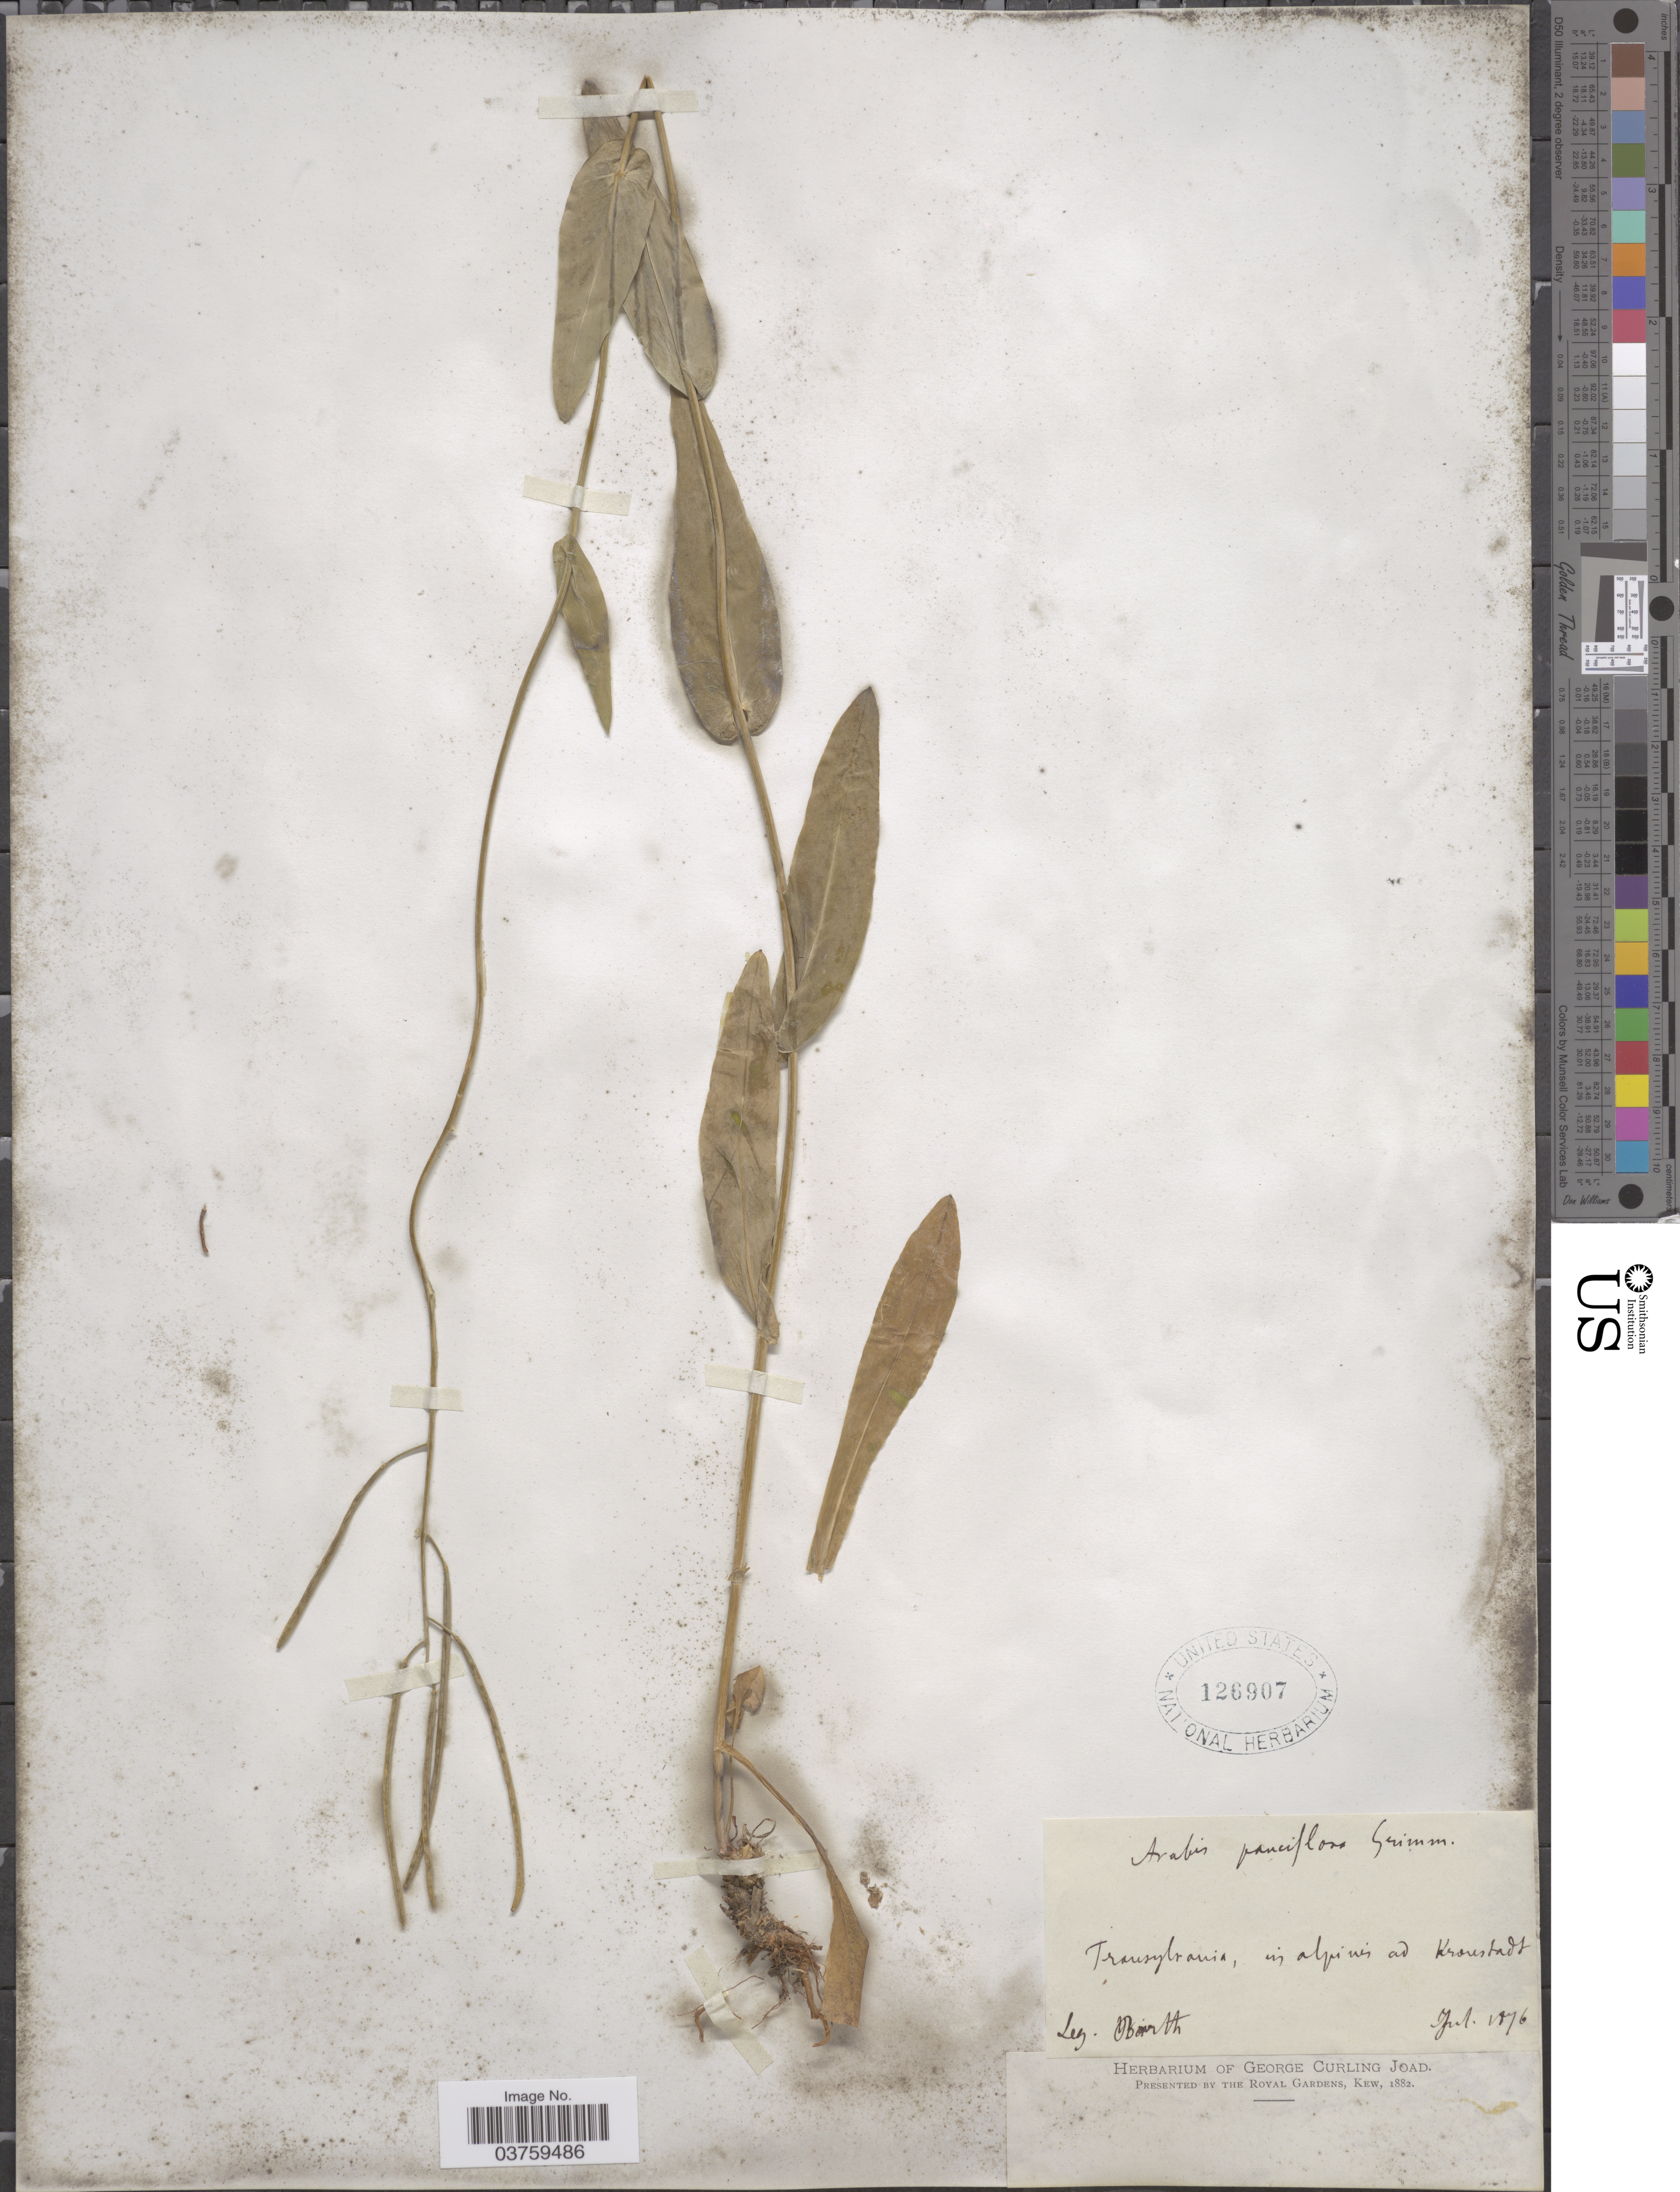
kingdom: Plantae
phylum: Tracheophyta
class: Magnoliopsida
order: Brassicales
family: Brassicaceae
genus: Arabis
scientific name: Arabis pauciflora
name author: Garcke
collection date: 1876-07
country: Romania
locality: Transylvania, is alpi nis ad Kroustals*.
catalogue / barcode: US 126907